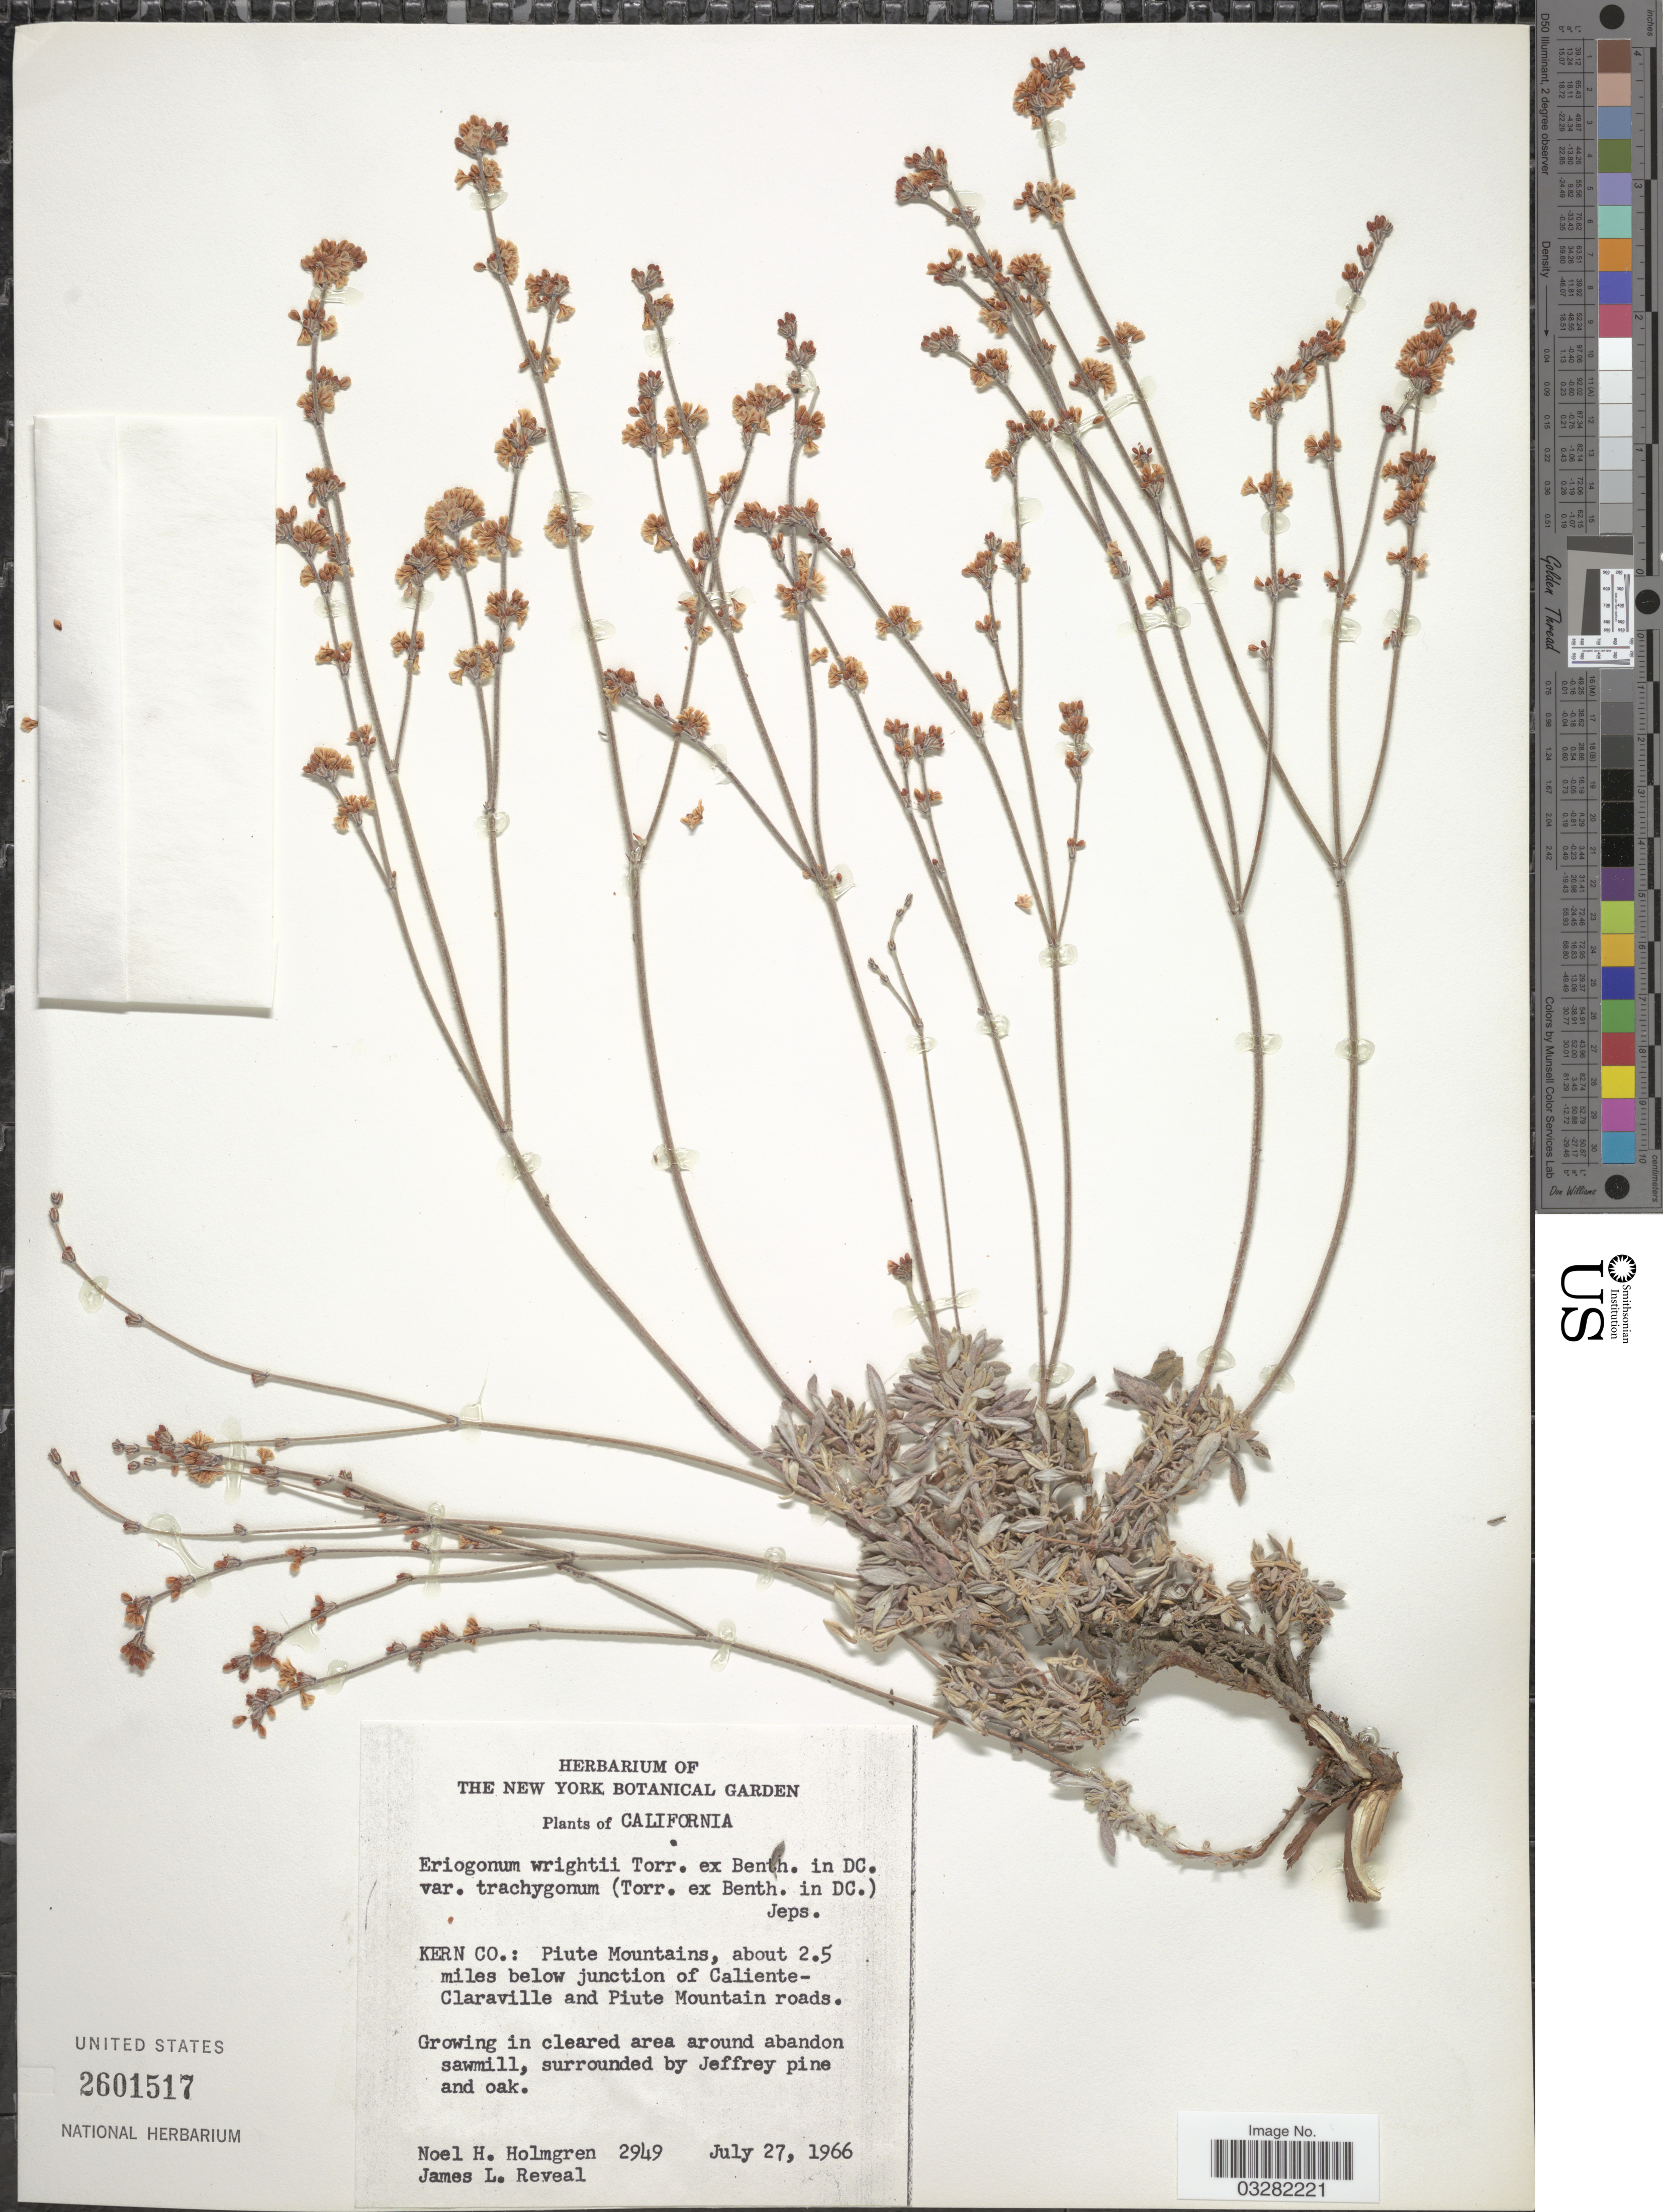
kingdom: Plantae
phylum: Tracheophyta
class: Magnoliopsida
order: Caryophyllales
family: Polygonaceae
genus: Eriogonum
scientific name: Eriogonum wrightii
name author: Torr. ex Benth. in DC.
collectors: N. H. Holmgren & J. L. Reveal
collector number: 2949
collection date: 1966-07-27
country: United States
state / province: California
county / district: Kern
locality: Kern Co.: Piute Mountains, about 2.5 miles below junction of Caliente-Claraville and Piute Mountain roads.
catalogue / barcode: US 2601517